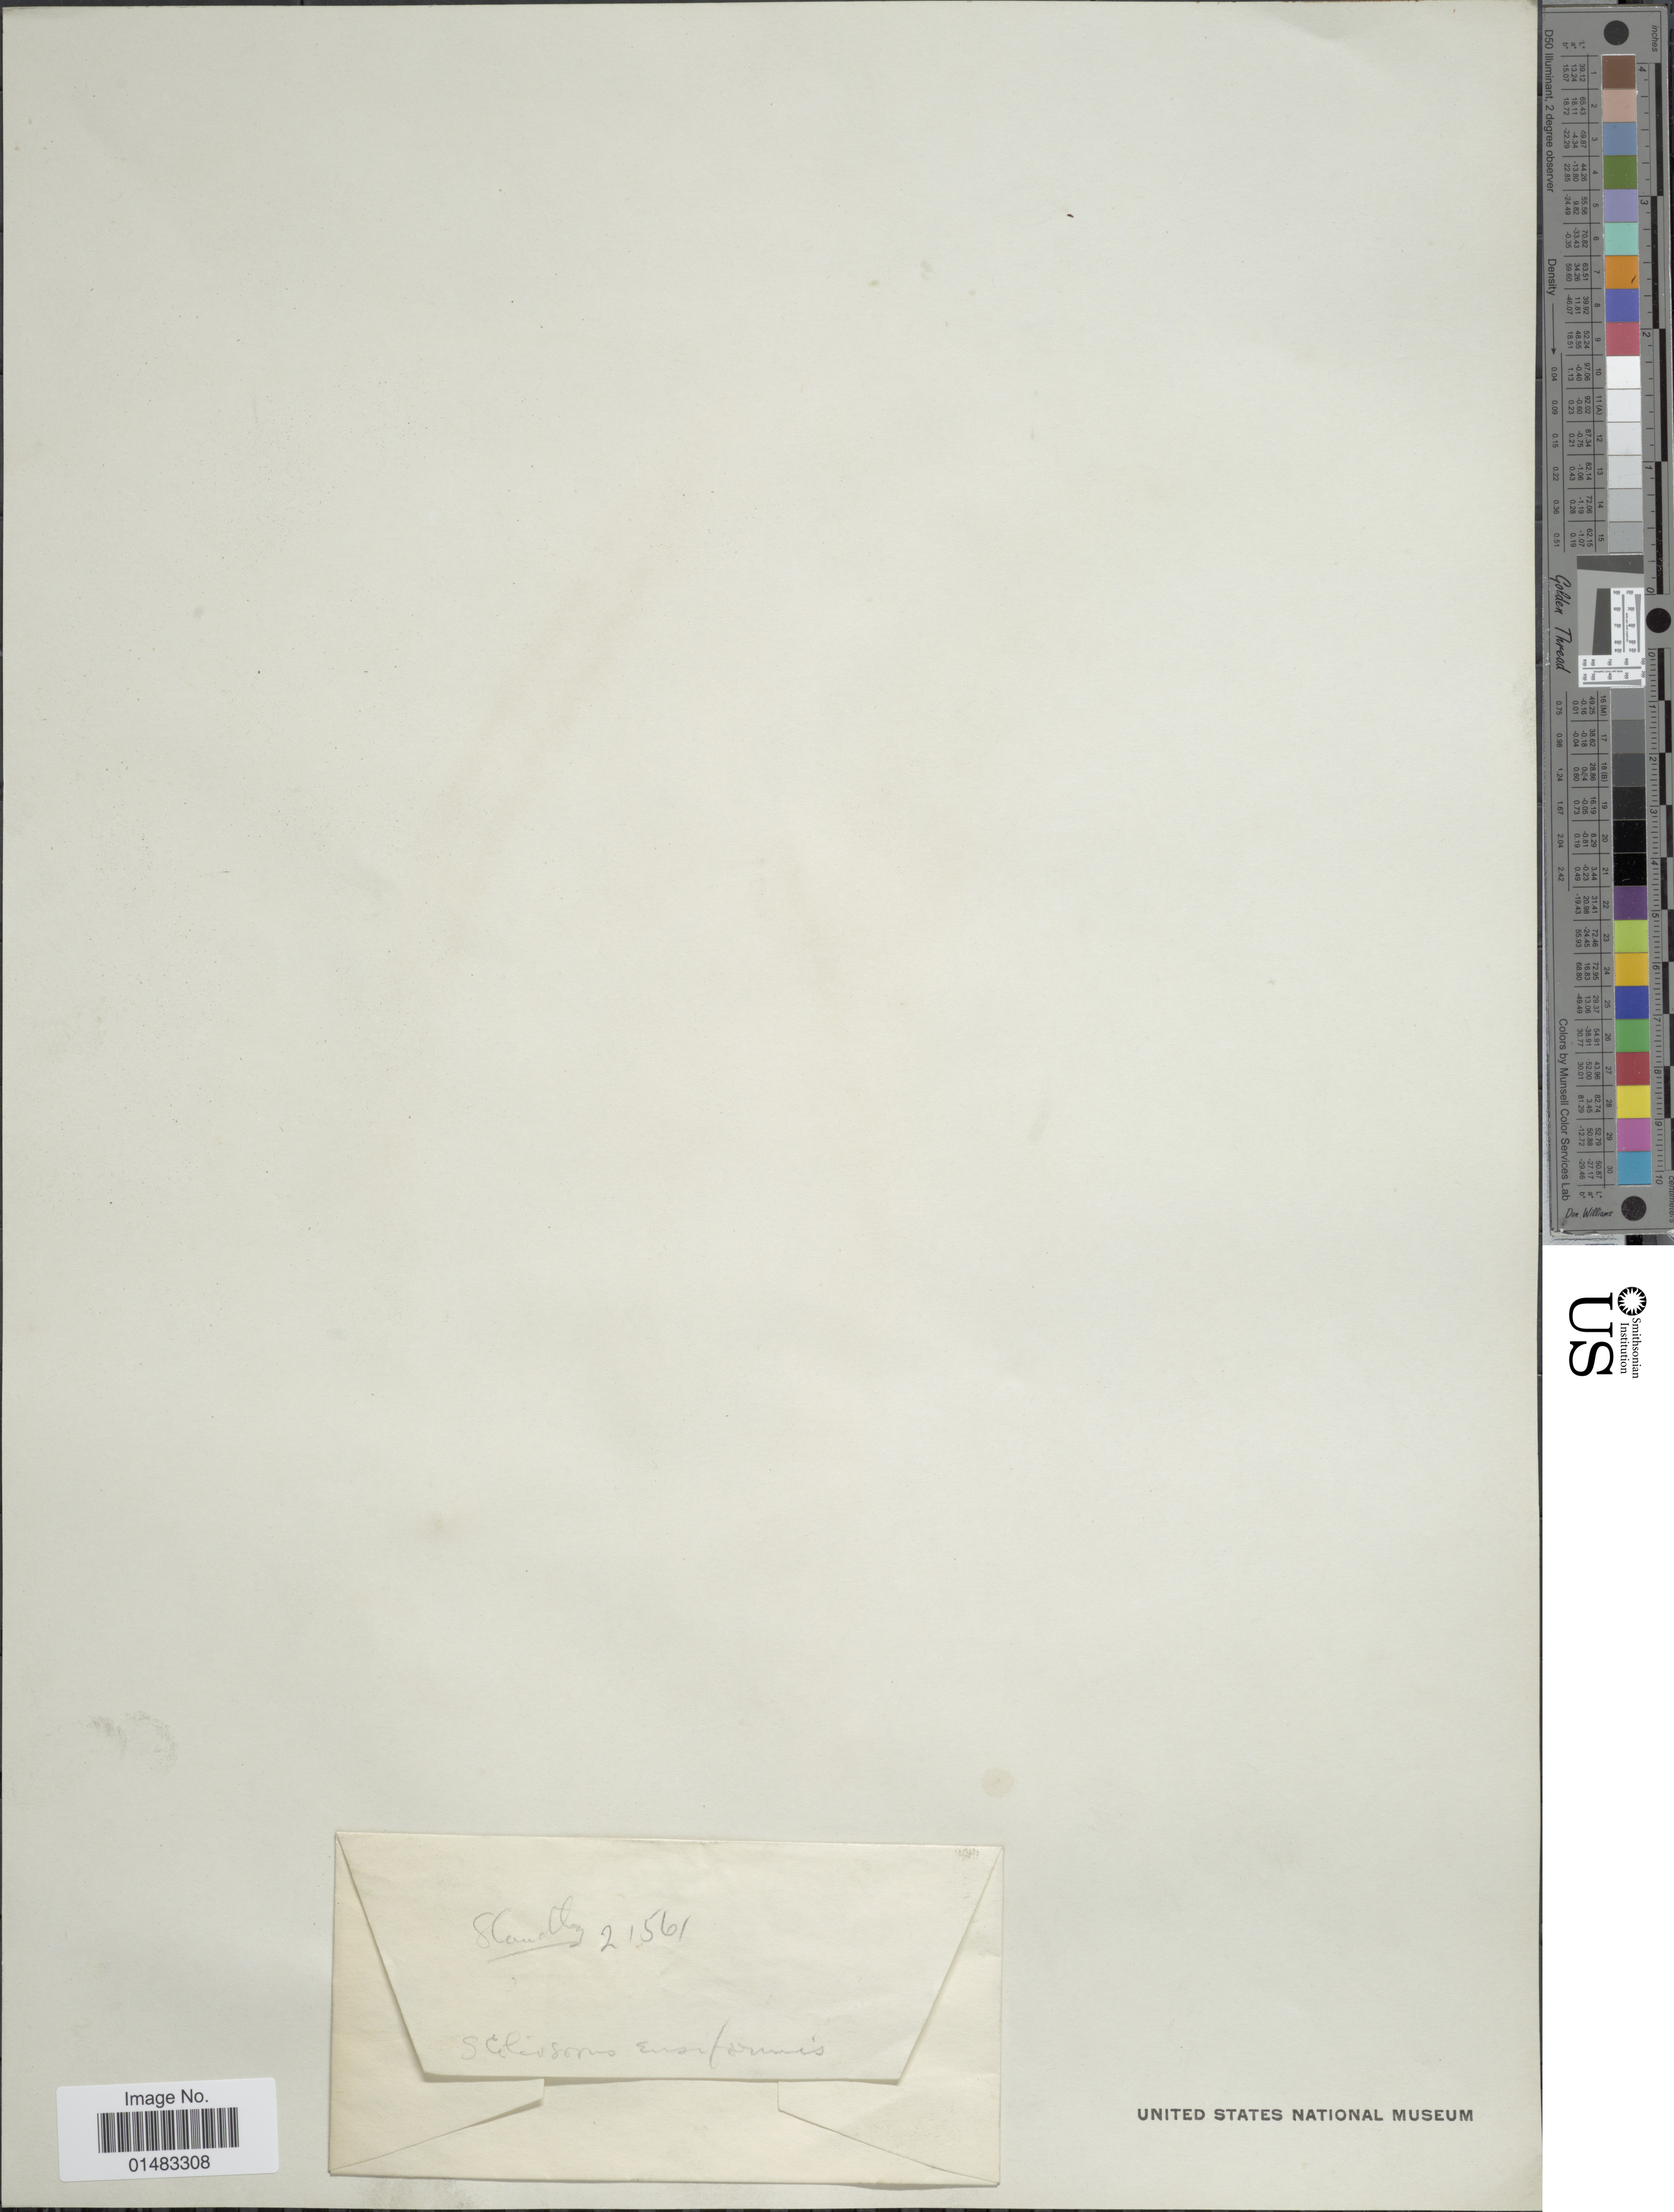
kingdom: Plantae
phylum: Tracheophyta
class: Polypodiopsida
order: Polypodiales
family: Pteridaceae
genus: Scoliosorus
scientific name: Scoliosorus ensiformis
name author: (Hook.) T. Moore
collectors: Standley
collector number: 21561